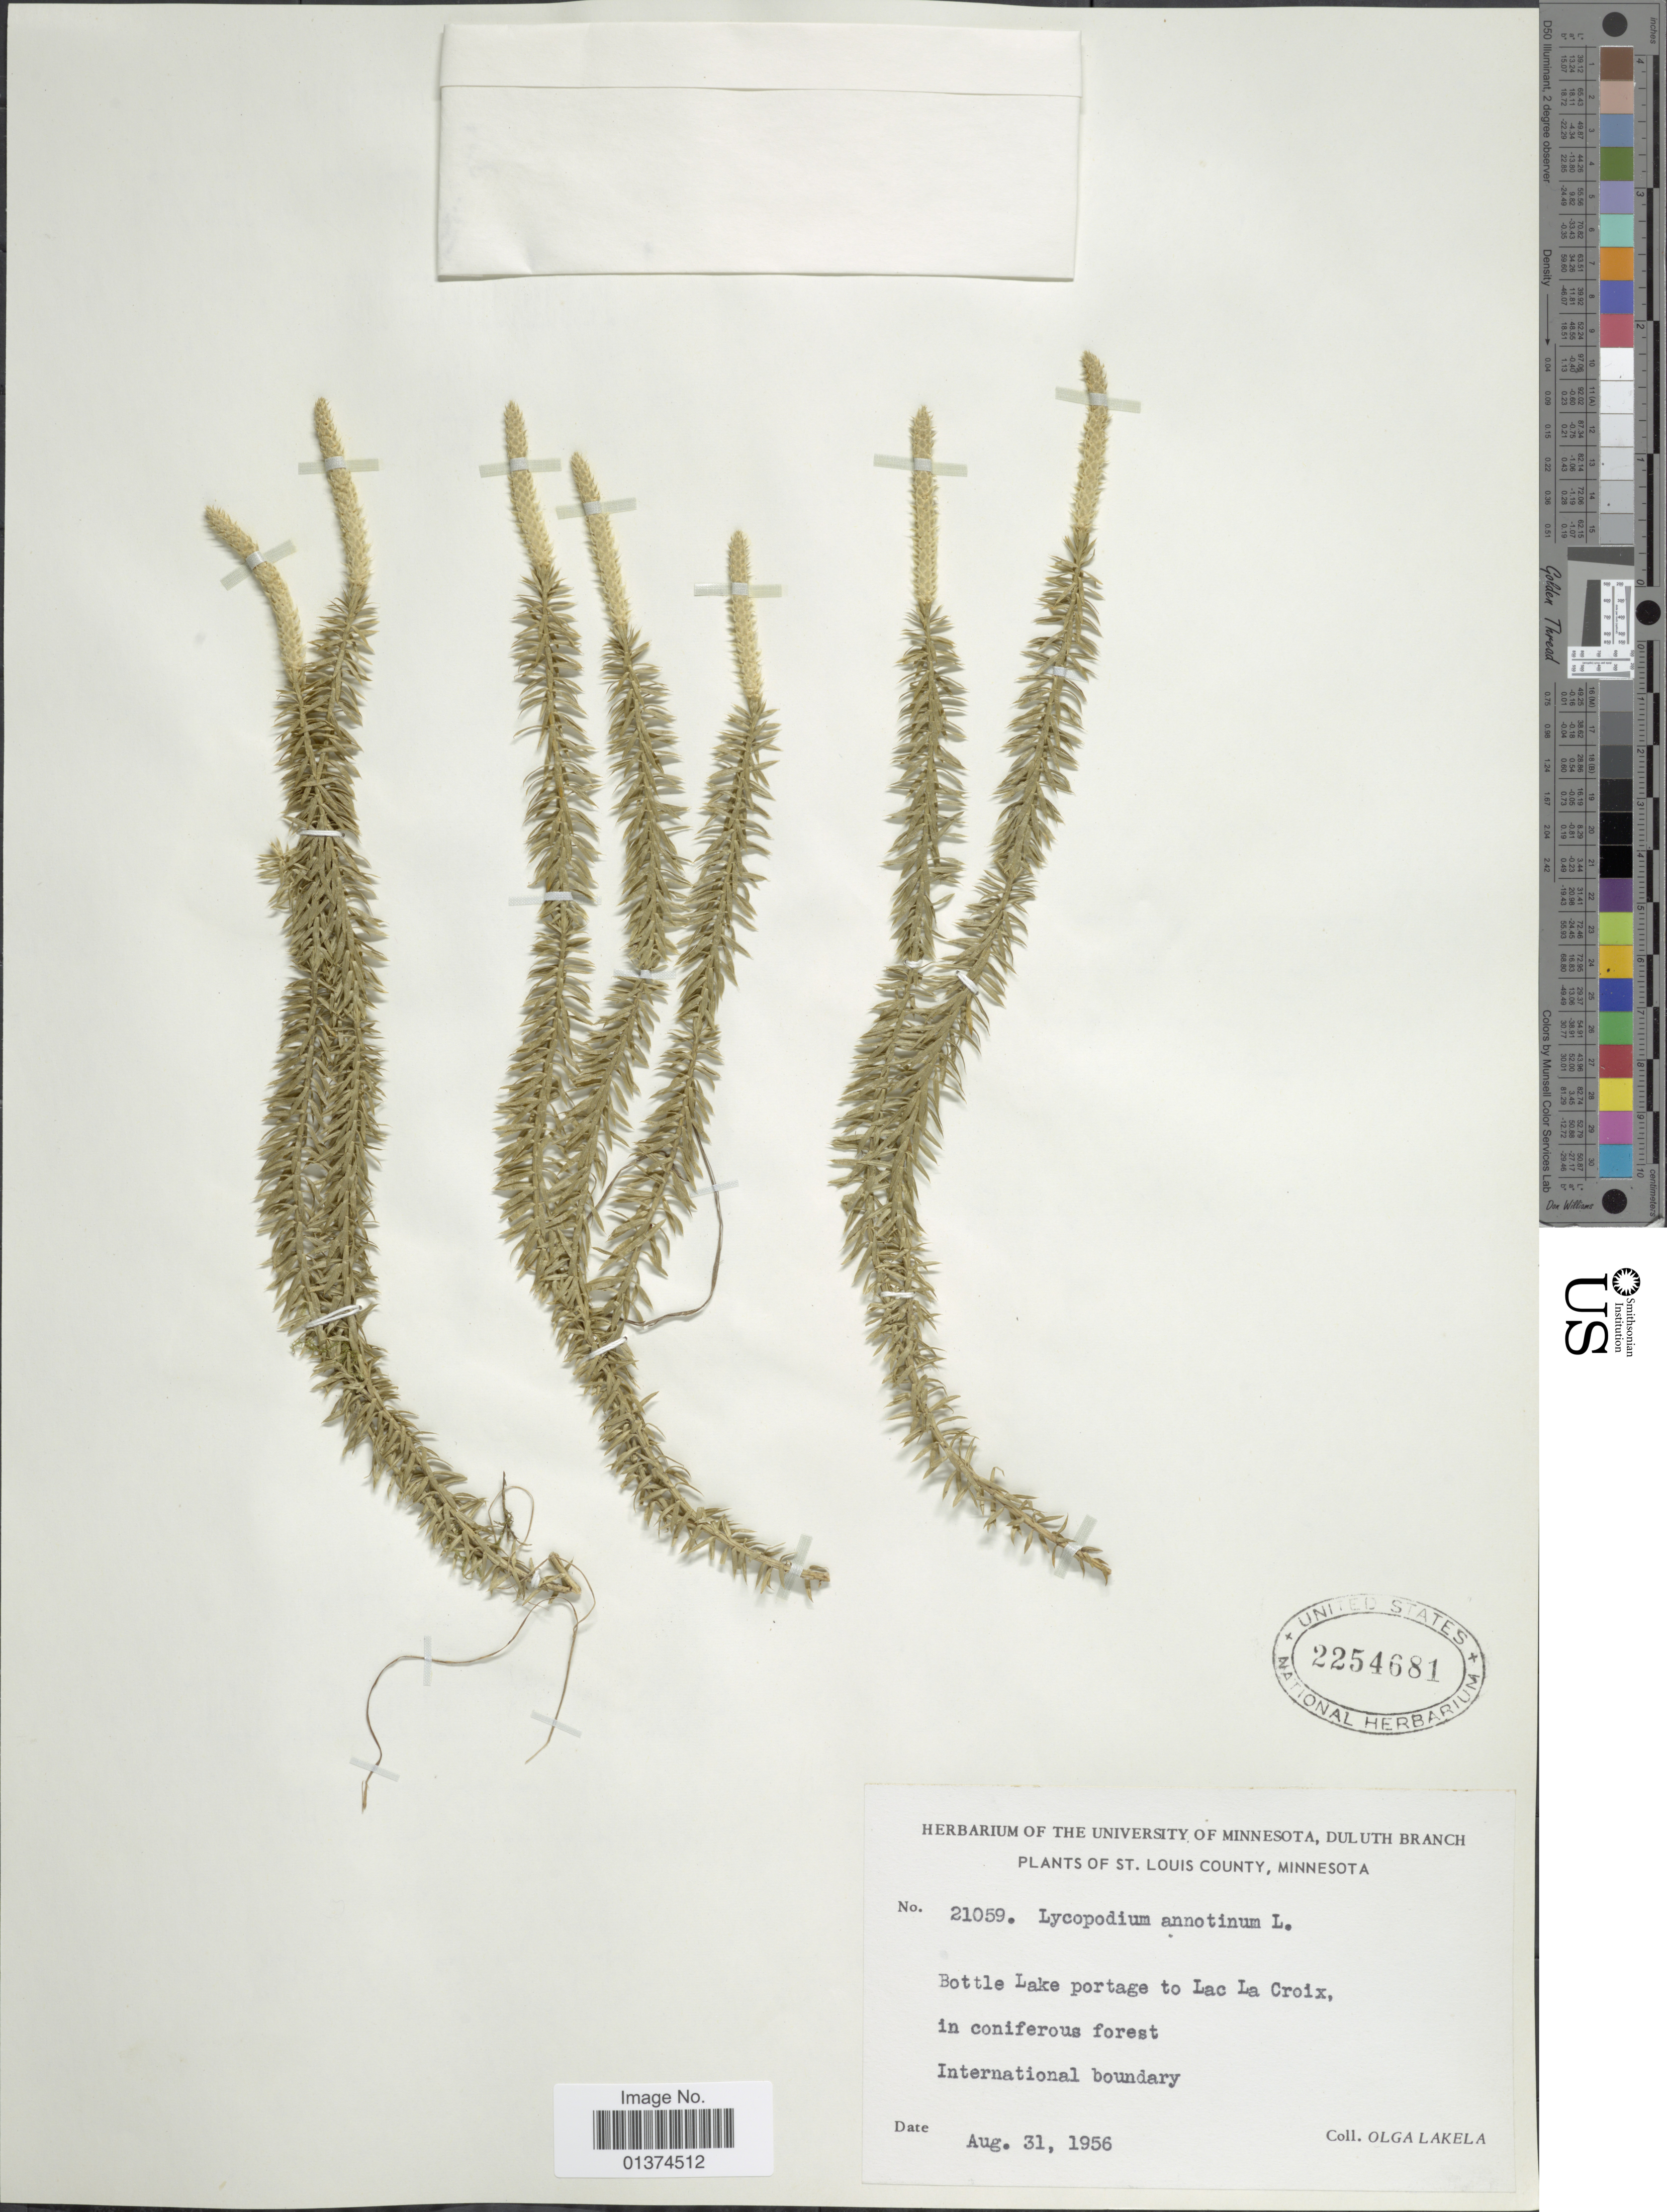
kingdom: Plantae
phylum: Tracheophyta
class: Lycopodiopsida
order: Lycopodiales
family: Lycopodiaceae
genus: Spinulum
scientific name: Spinulum annotinum subsp. annotinum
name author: (L.) A. Haines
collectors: O. K. Lakela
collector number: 21059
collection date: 1956-08-31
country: United States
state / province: Minnesota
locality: St Louis County, Bottle Lake portage to Lac La Croix, in coniferous forest International boundary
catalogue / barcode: US 2254681